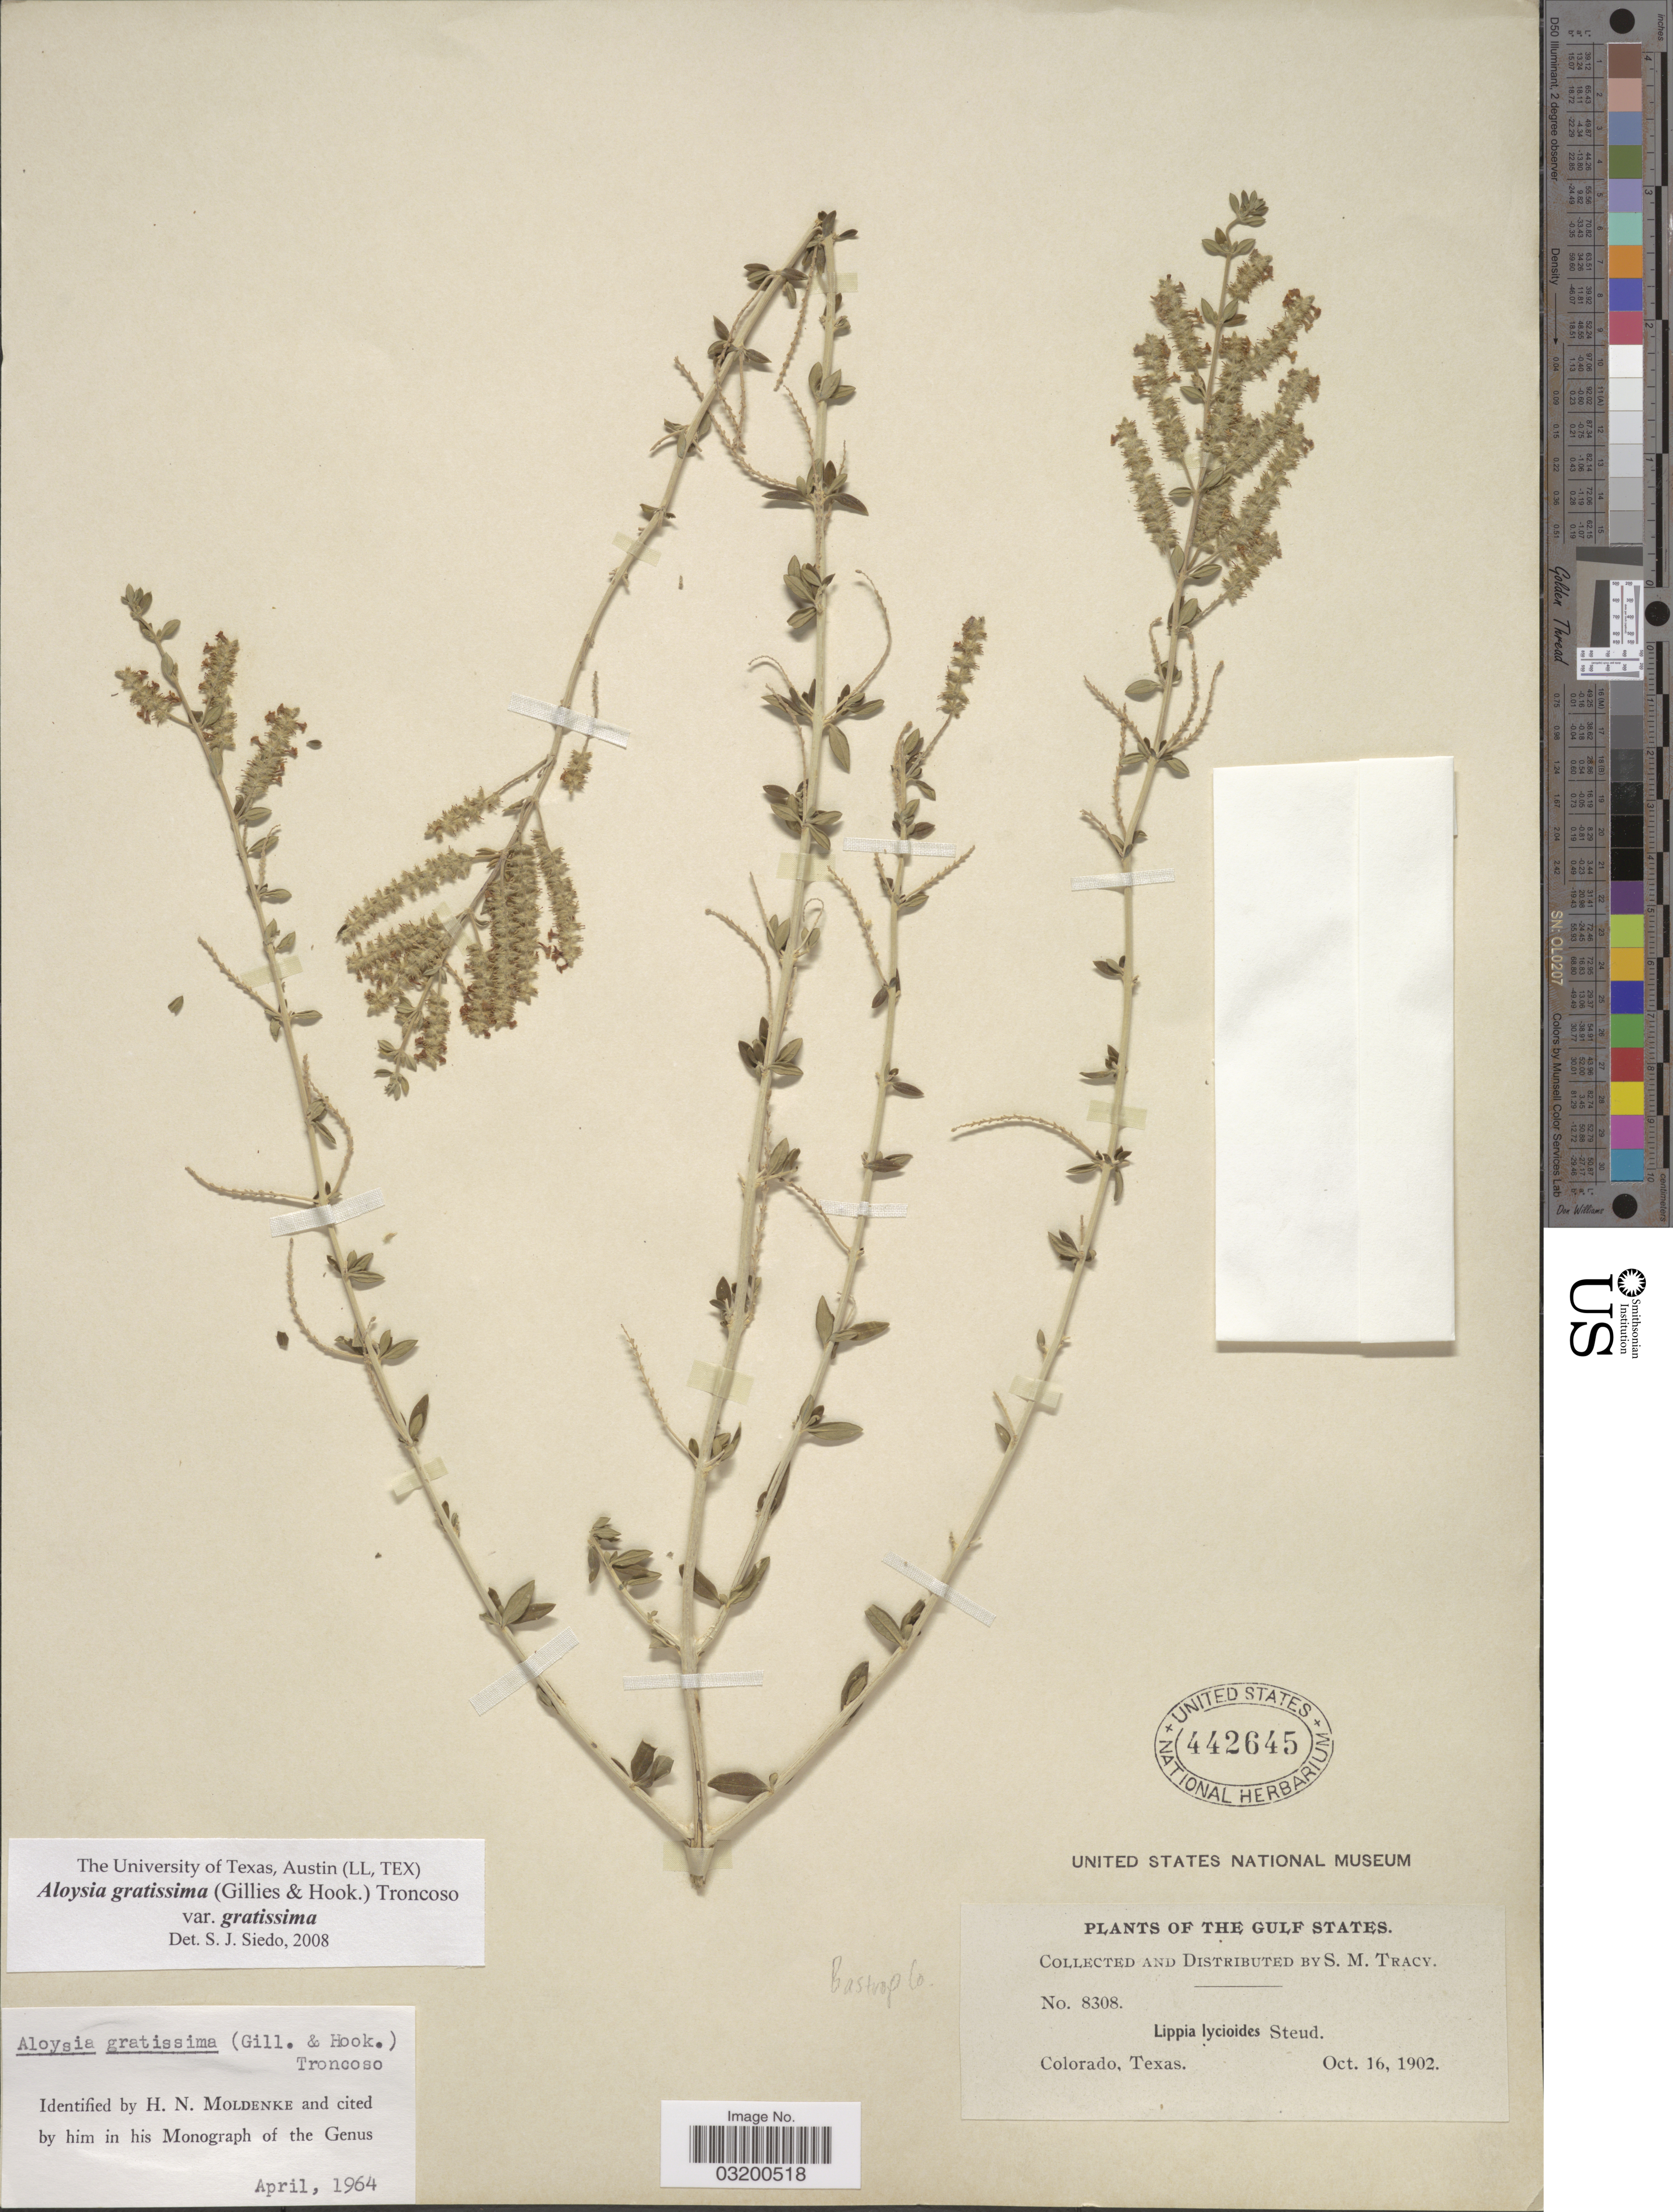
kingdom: Plantae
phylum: Tracheophyta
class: Magnoliopsida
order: Lamiales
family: Verbenaceae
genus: Aloysia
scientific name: Aloysia gratissima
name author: (Gillies & Hook.) Tronc.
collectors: S. M. Tracy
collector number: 8308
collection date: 1902-10-16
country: United States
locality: The Gulf States. Colorado, Texas. Bastrop Co.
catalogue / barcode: US 442645